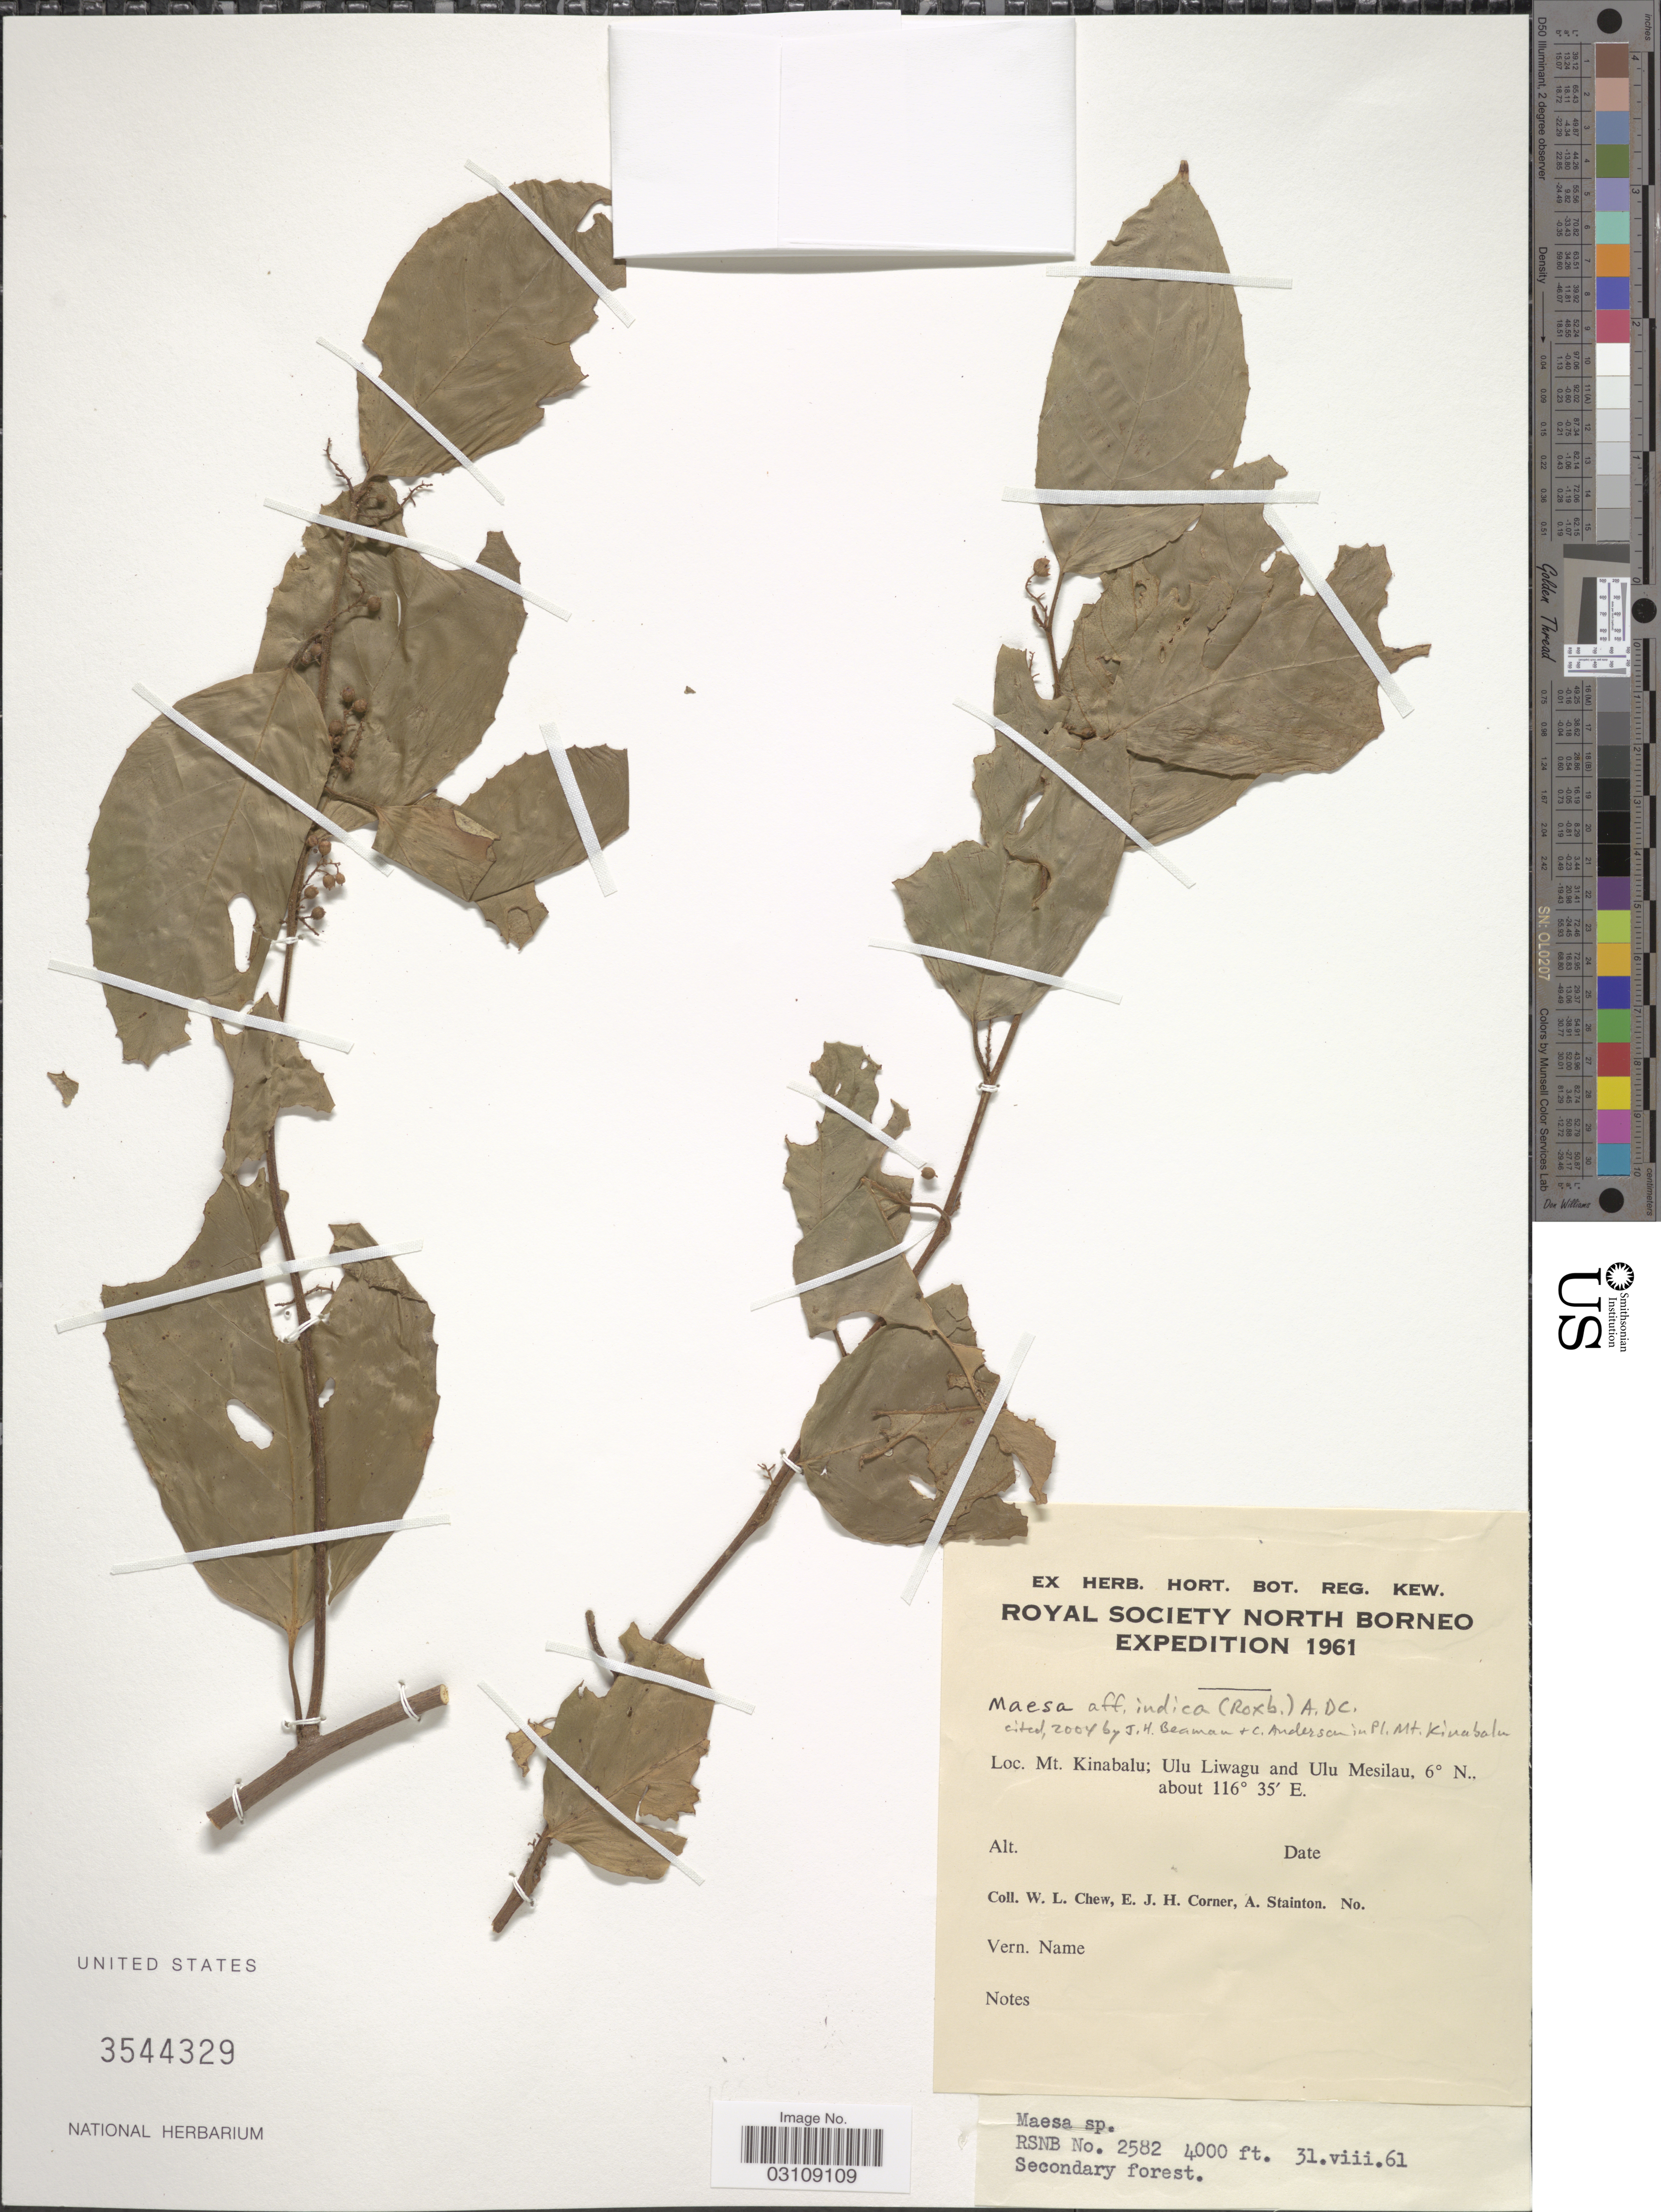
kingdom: Plantae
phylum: Tracheophyta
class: Magnoliopsida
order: Ericales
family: Primulaceae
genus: Maesa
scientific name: Maesa indica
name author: (Roxb.) A. DC.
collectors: W. Chew, E. Corner & A. Stainton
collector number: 2582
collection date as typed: Transcribed d/m/y: 31/8/61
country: Malaysia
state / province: Sabah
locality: Mt. Kinabalu; Ulu Liwagu and Ulu Mesilau.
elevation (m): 1219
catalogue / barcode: US 3544329